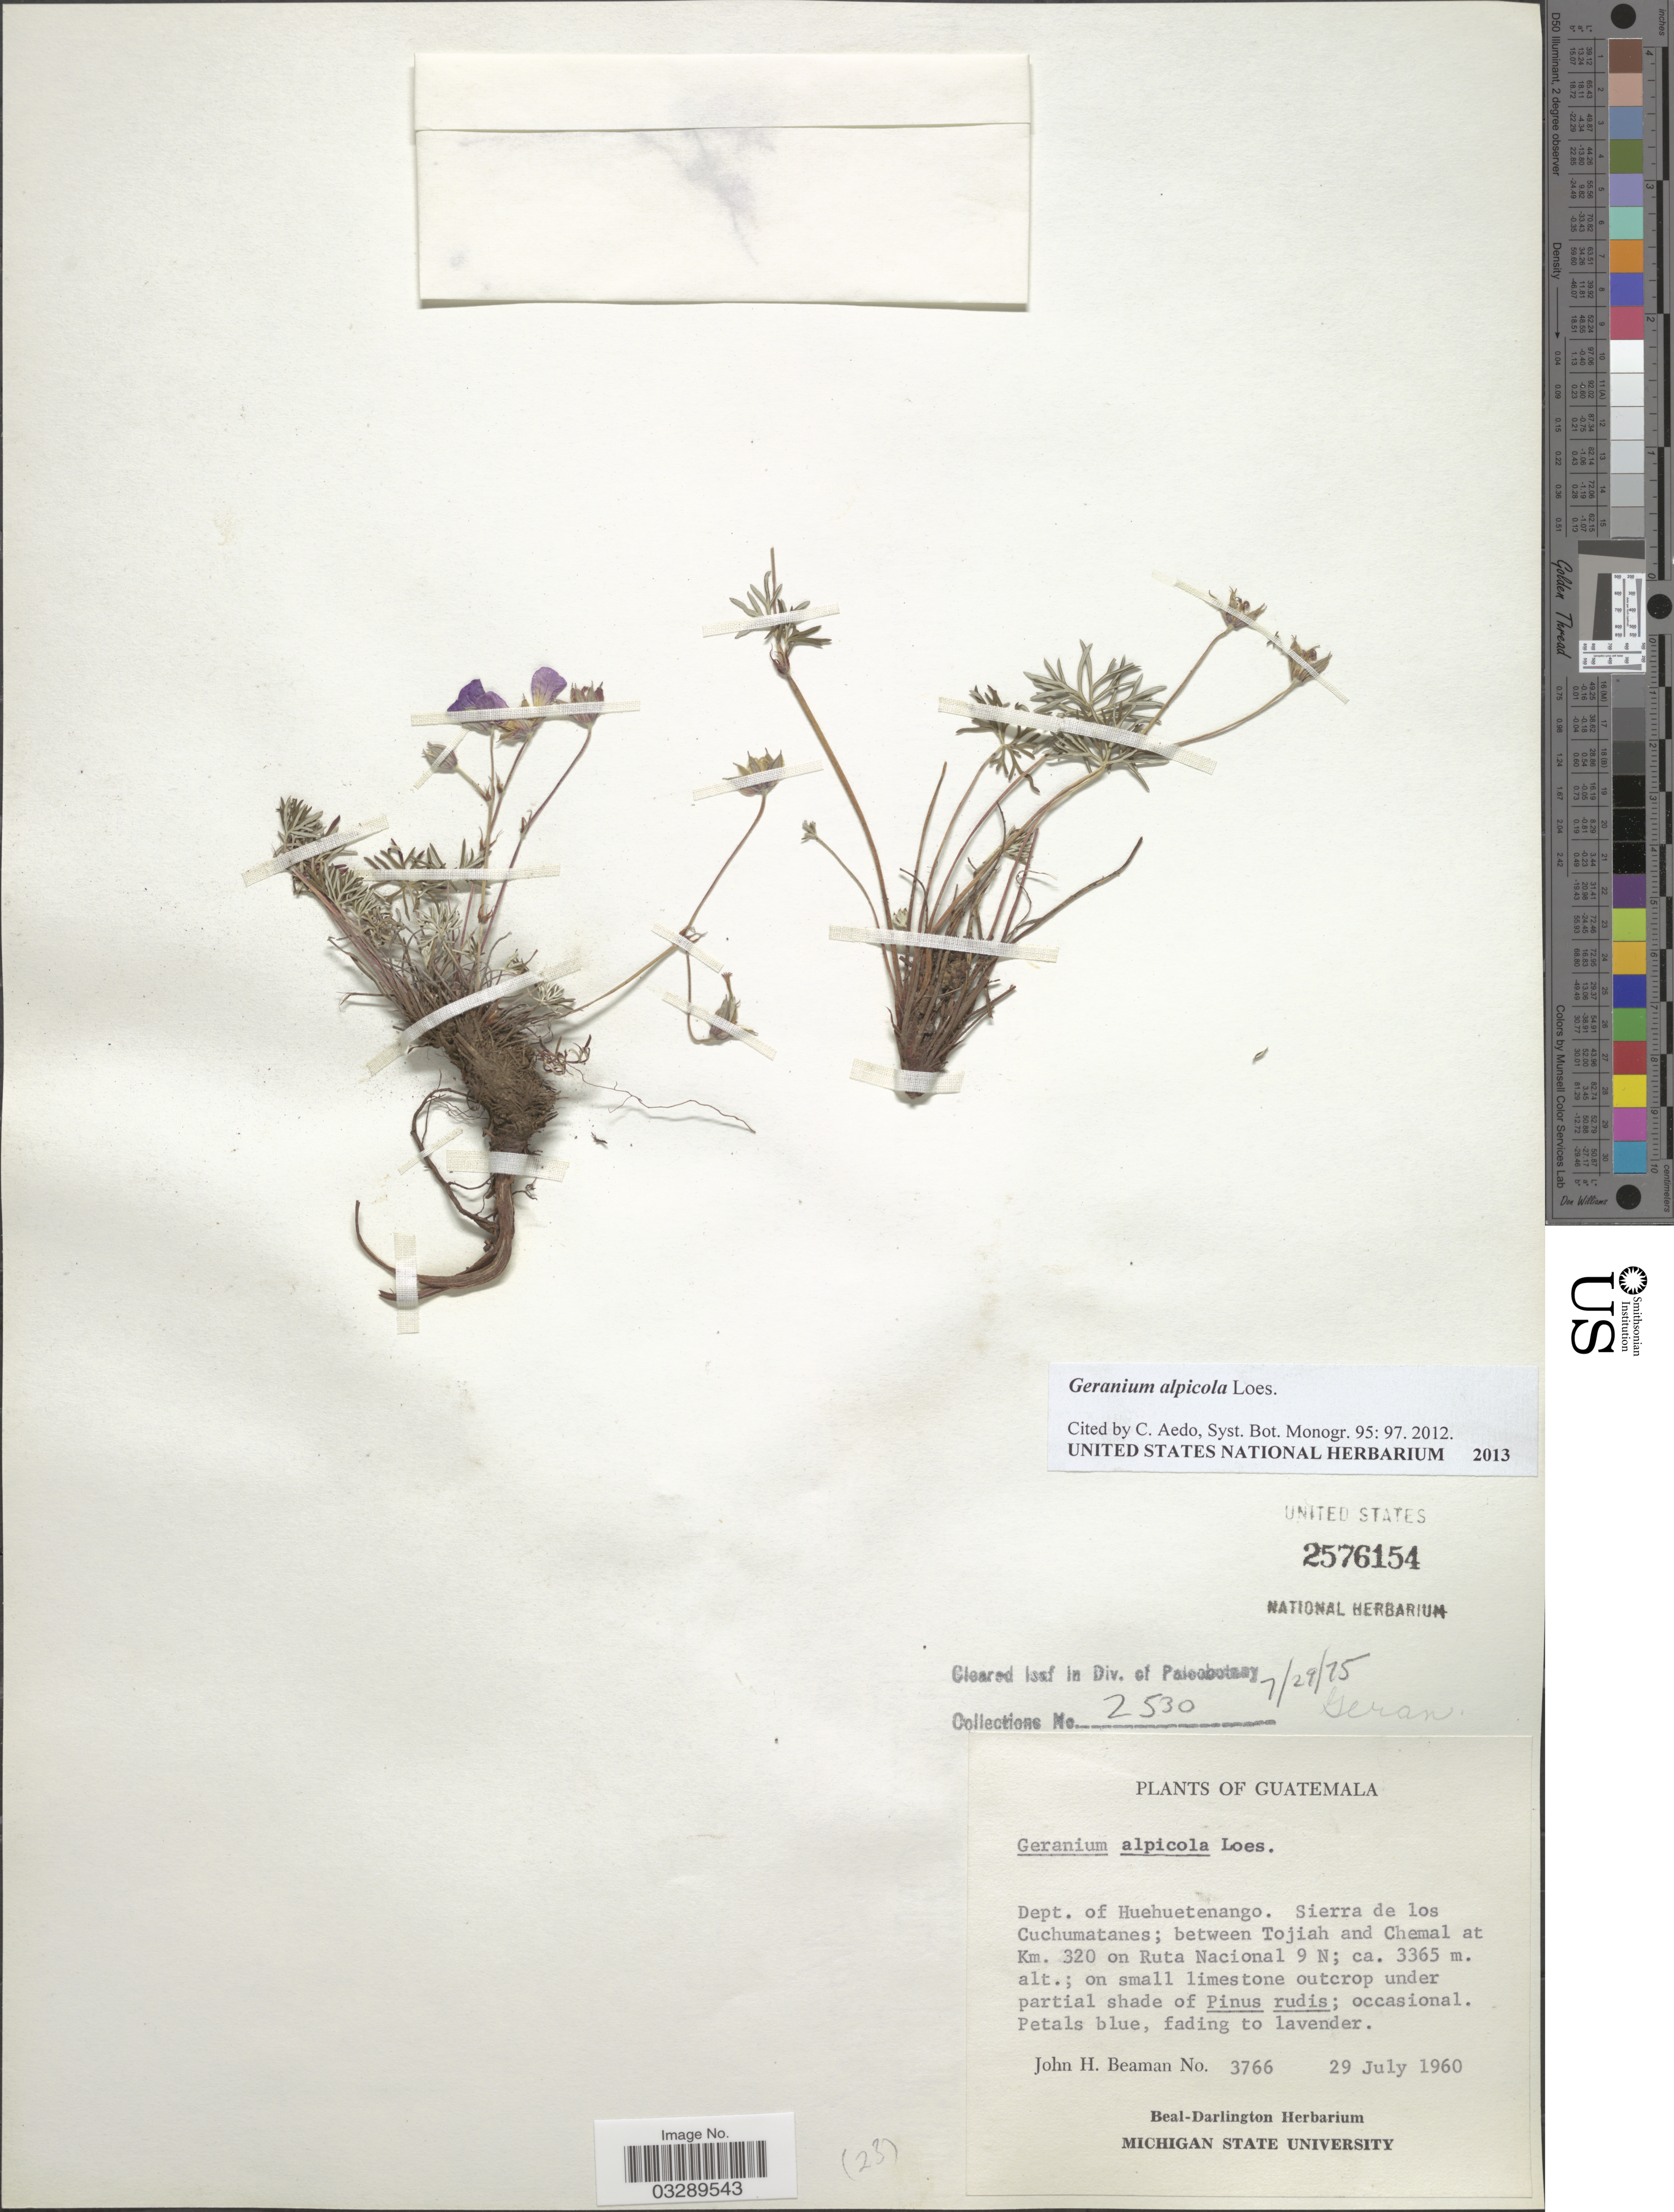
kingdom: Plantae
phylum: Tracheophyta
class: Magnoliopsida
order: Geraniales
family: Geraniaceae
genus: Geranium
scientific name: Geranium alpicola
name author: Loes.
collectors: J. H. Beaman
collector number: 3766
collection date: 1960-07-29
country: Guatemala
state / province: Huehuetenango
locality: Dept. of Huehuetenango. Sierra de los Cuchumatanes; between Tojiah and Chemal at Km. 320 on Ruta Nacional 9 N.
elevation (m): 3365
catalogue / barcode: US 2576154